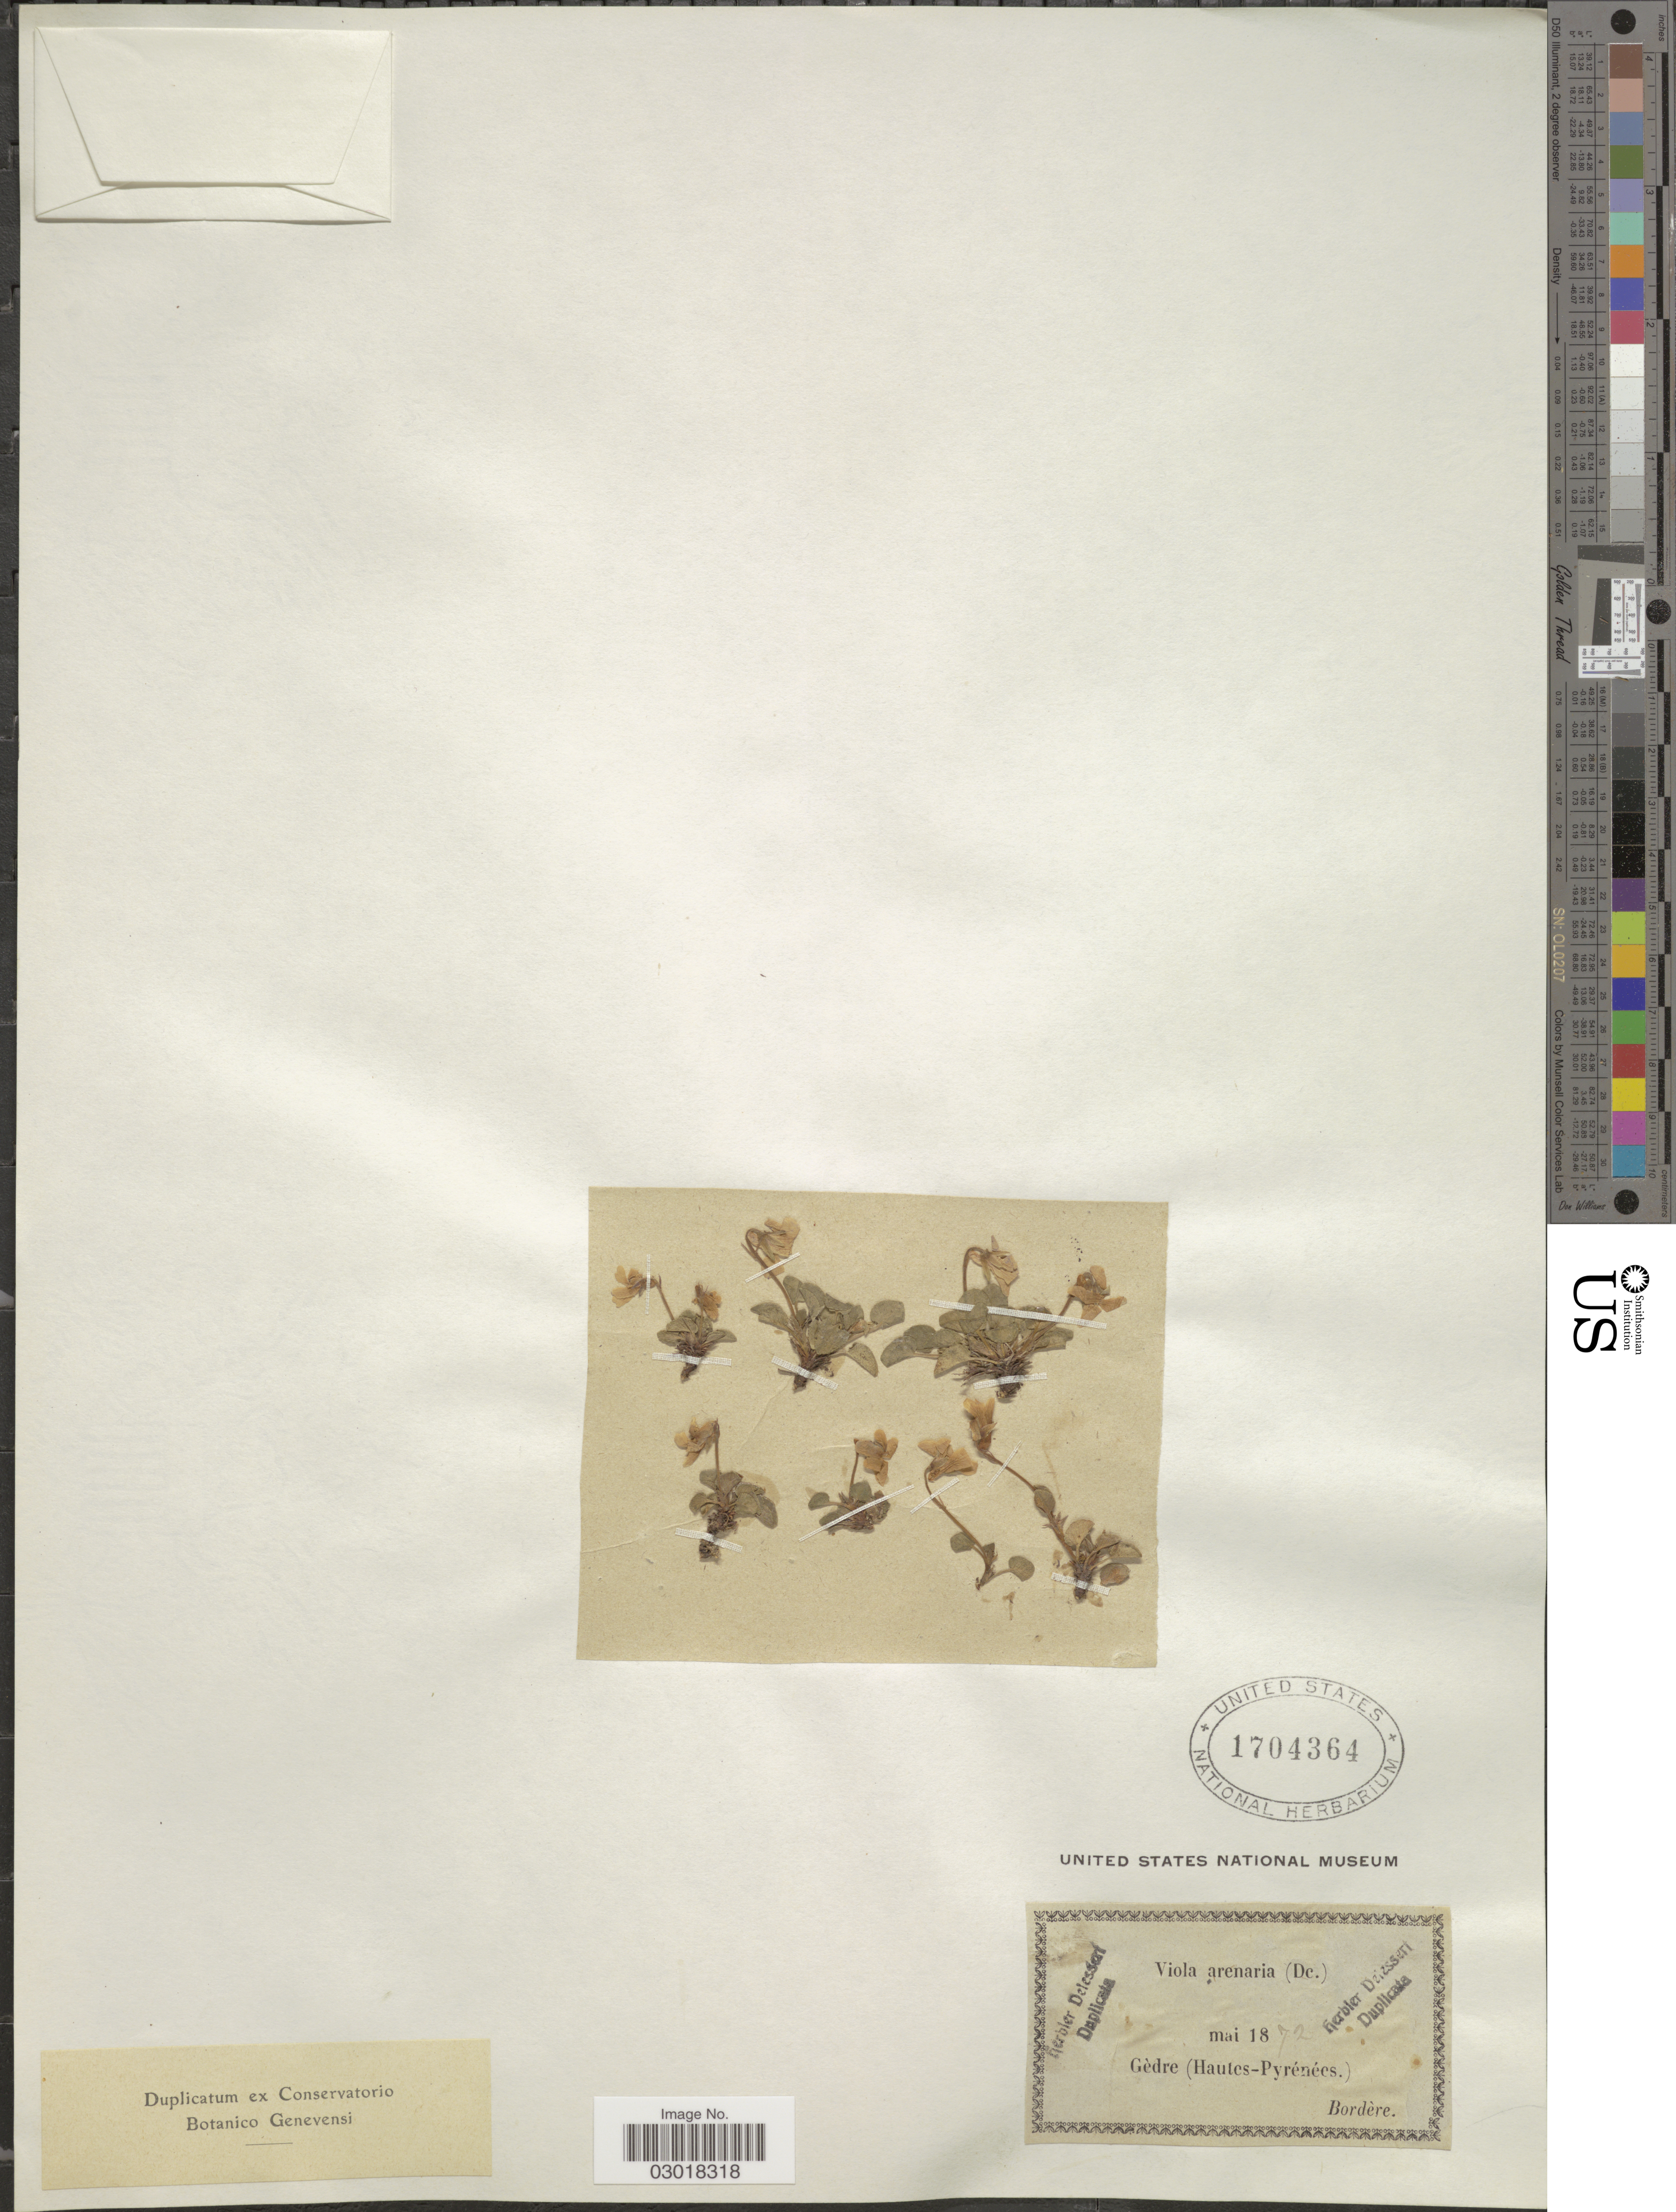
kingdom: Plantae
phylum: Tracheophyta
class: Magnoliopsida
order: Malpighiales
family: Violaceae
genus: Viola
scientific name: Viola arenaria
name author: DC.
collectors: -. Bordère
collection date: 1872-05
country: France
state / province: Occitanie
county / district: Hautes-Pyrénées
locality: Gèdre (Hautes-Pyrénées).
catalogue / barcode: US 1704364